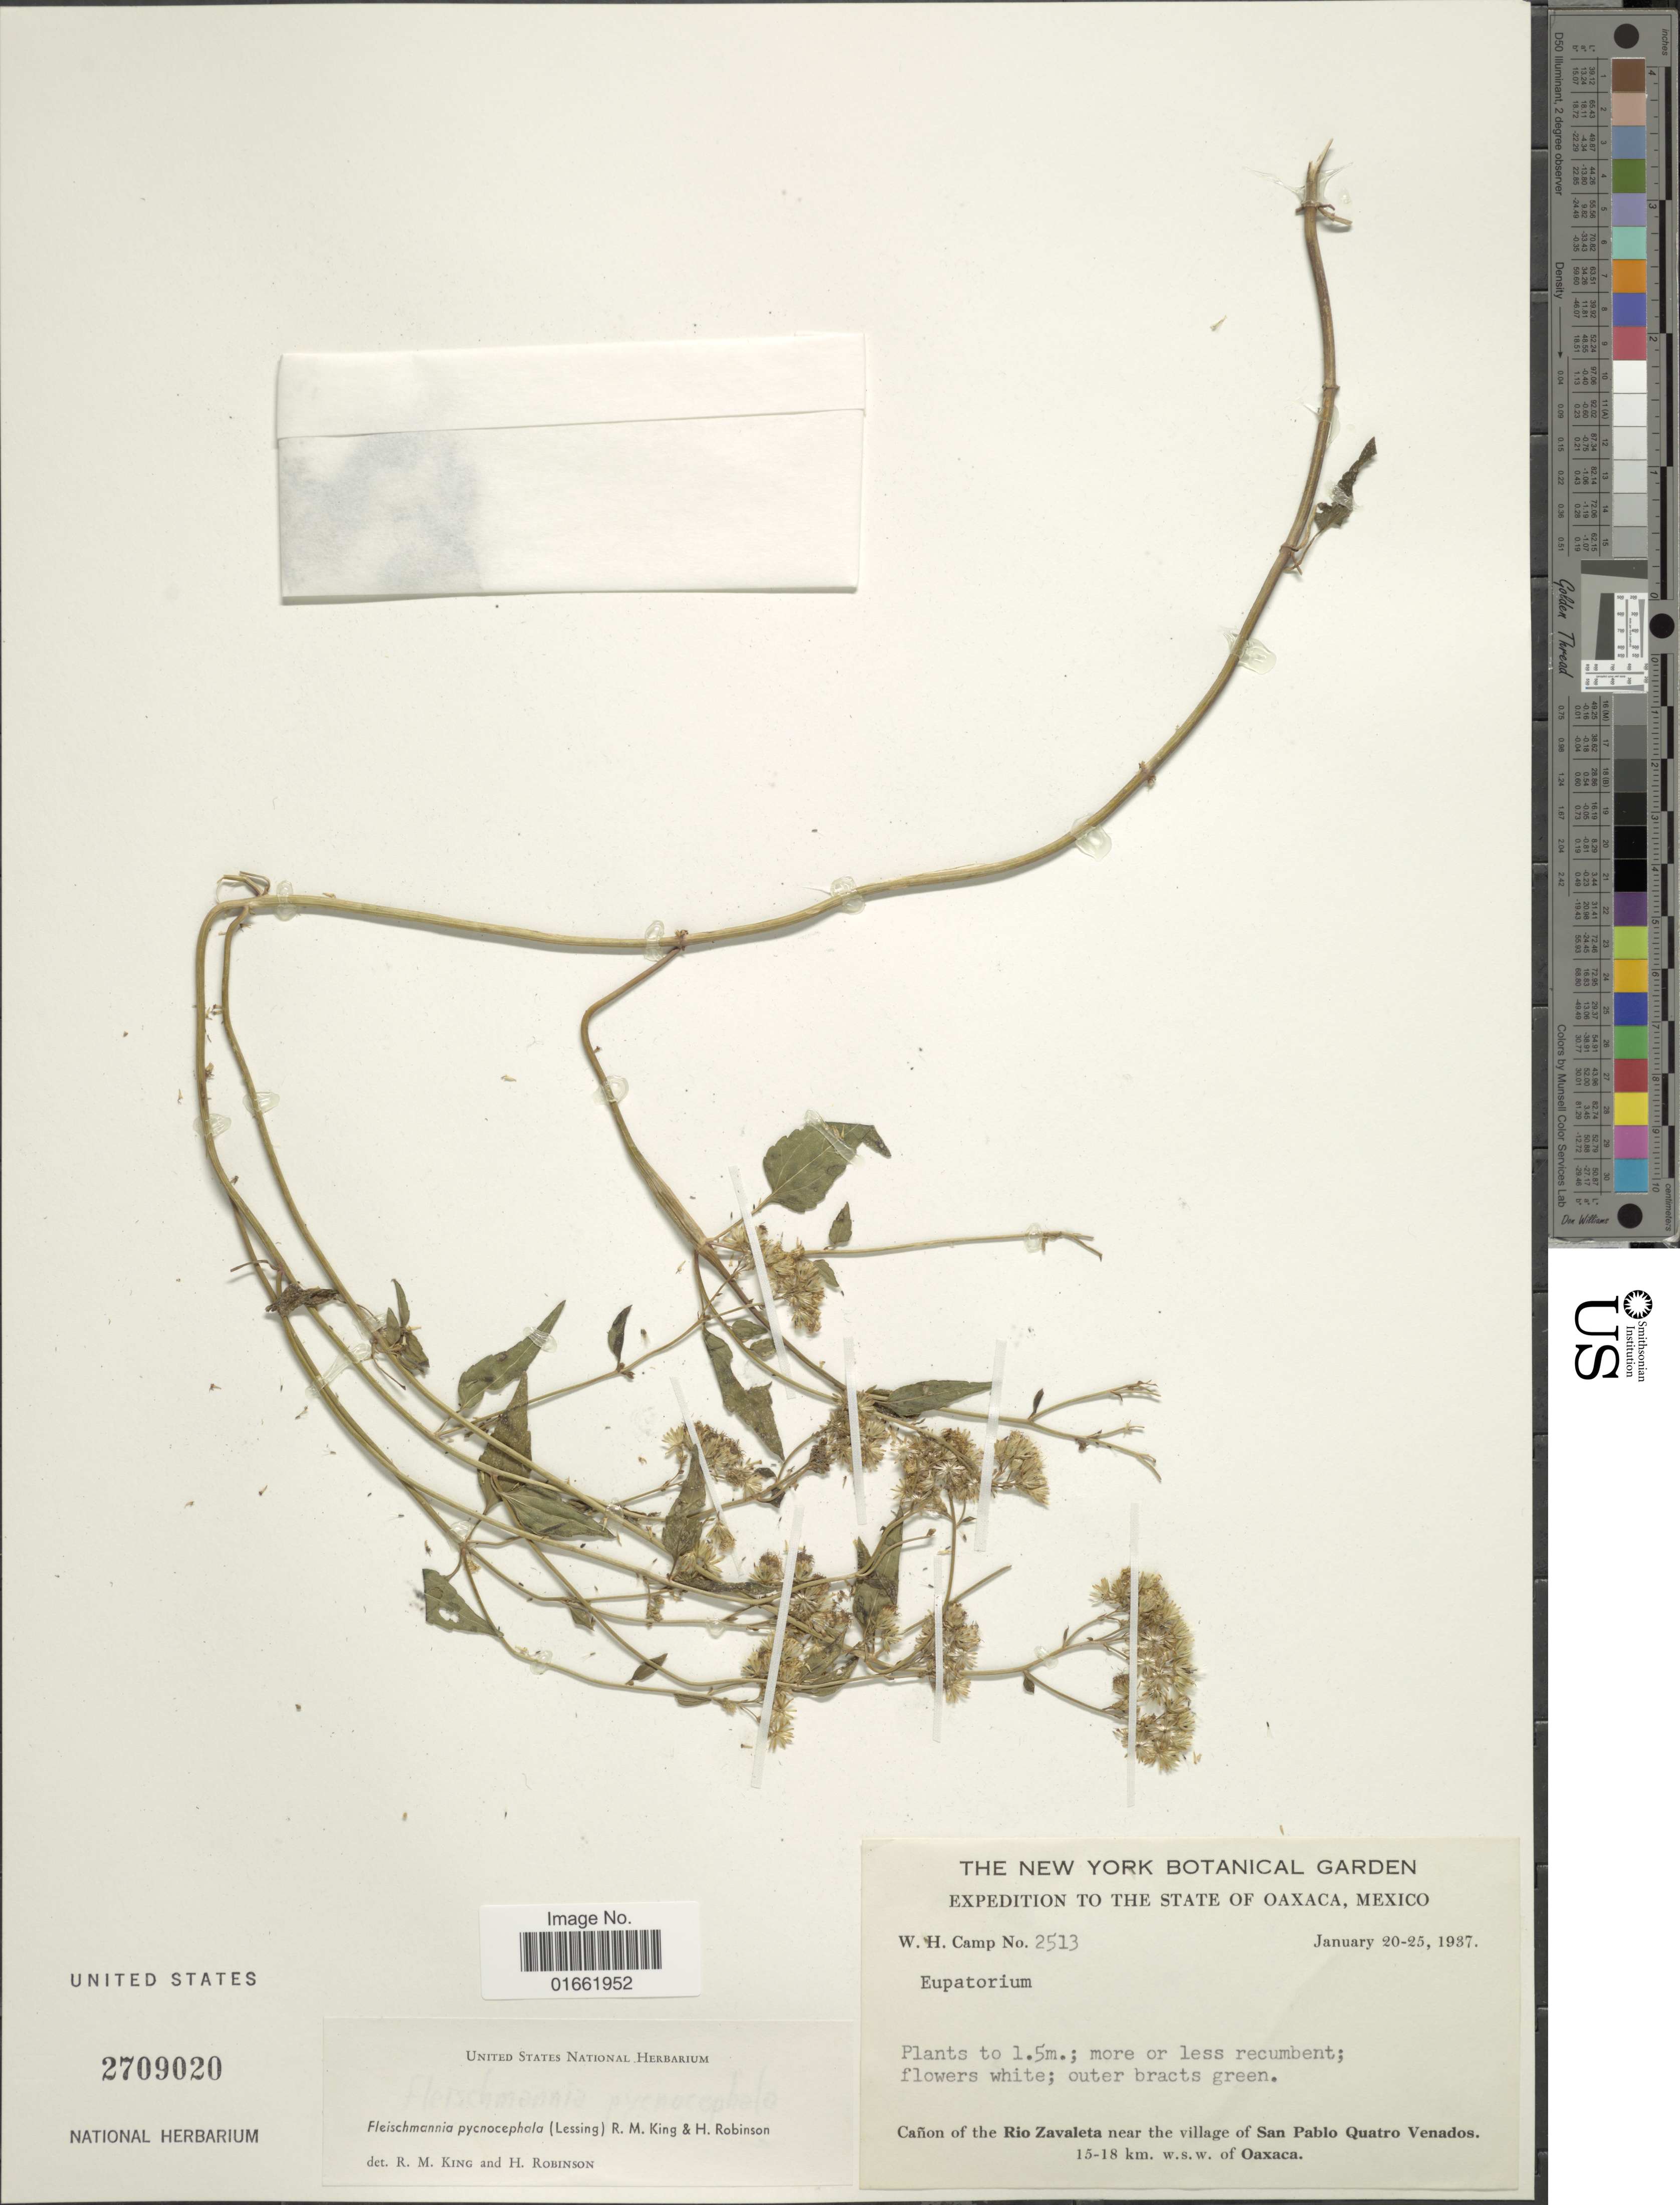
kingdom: Plantae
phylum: Tracheophyta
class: Magnoliopsida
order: Asterales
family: Asteraceae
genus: Fleischmannia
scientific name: Fleischmannia pycnocephala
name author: (Less.) R.M. King & H. Rob.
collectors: W. H. Camp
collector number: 2513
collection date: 1937-01-20/1937-01-25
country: Mexico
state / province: Oaxaca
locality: State of Oaxaca. Cañon of the Rio Zavaleta near the village of San Pablo Quatro Venados, 15-18 km. w.s.w. of Oaxaca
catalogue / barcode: US 2709020